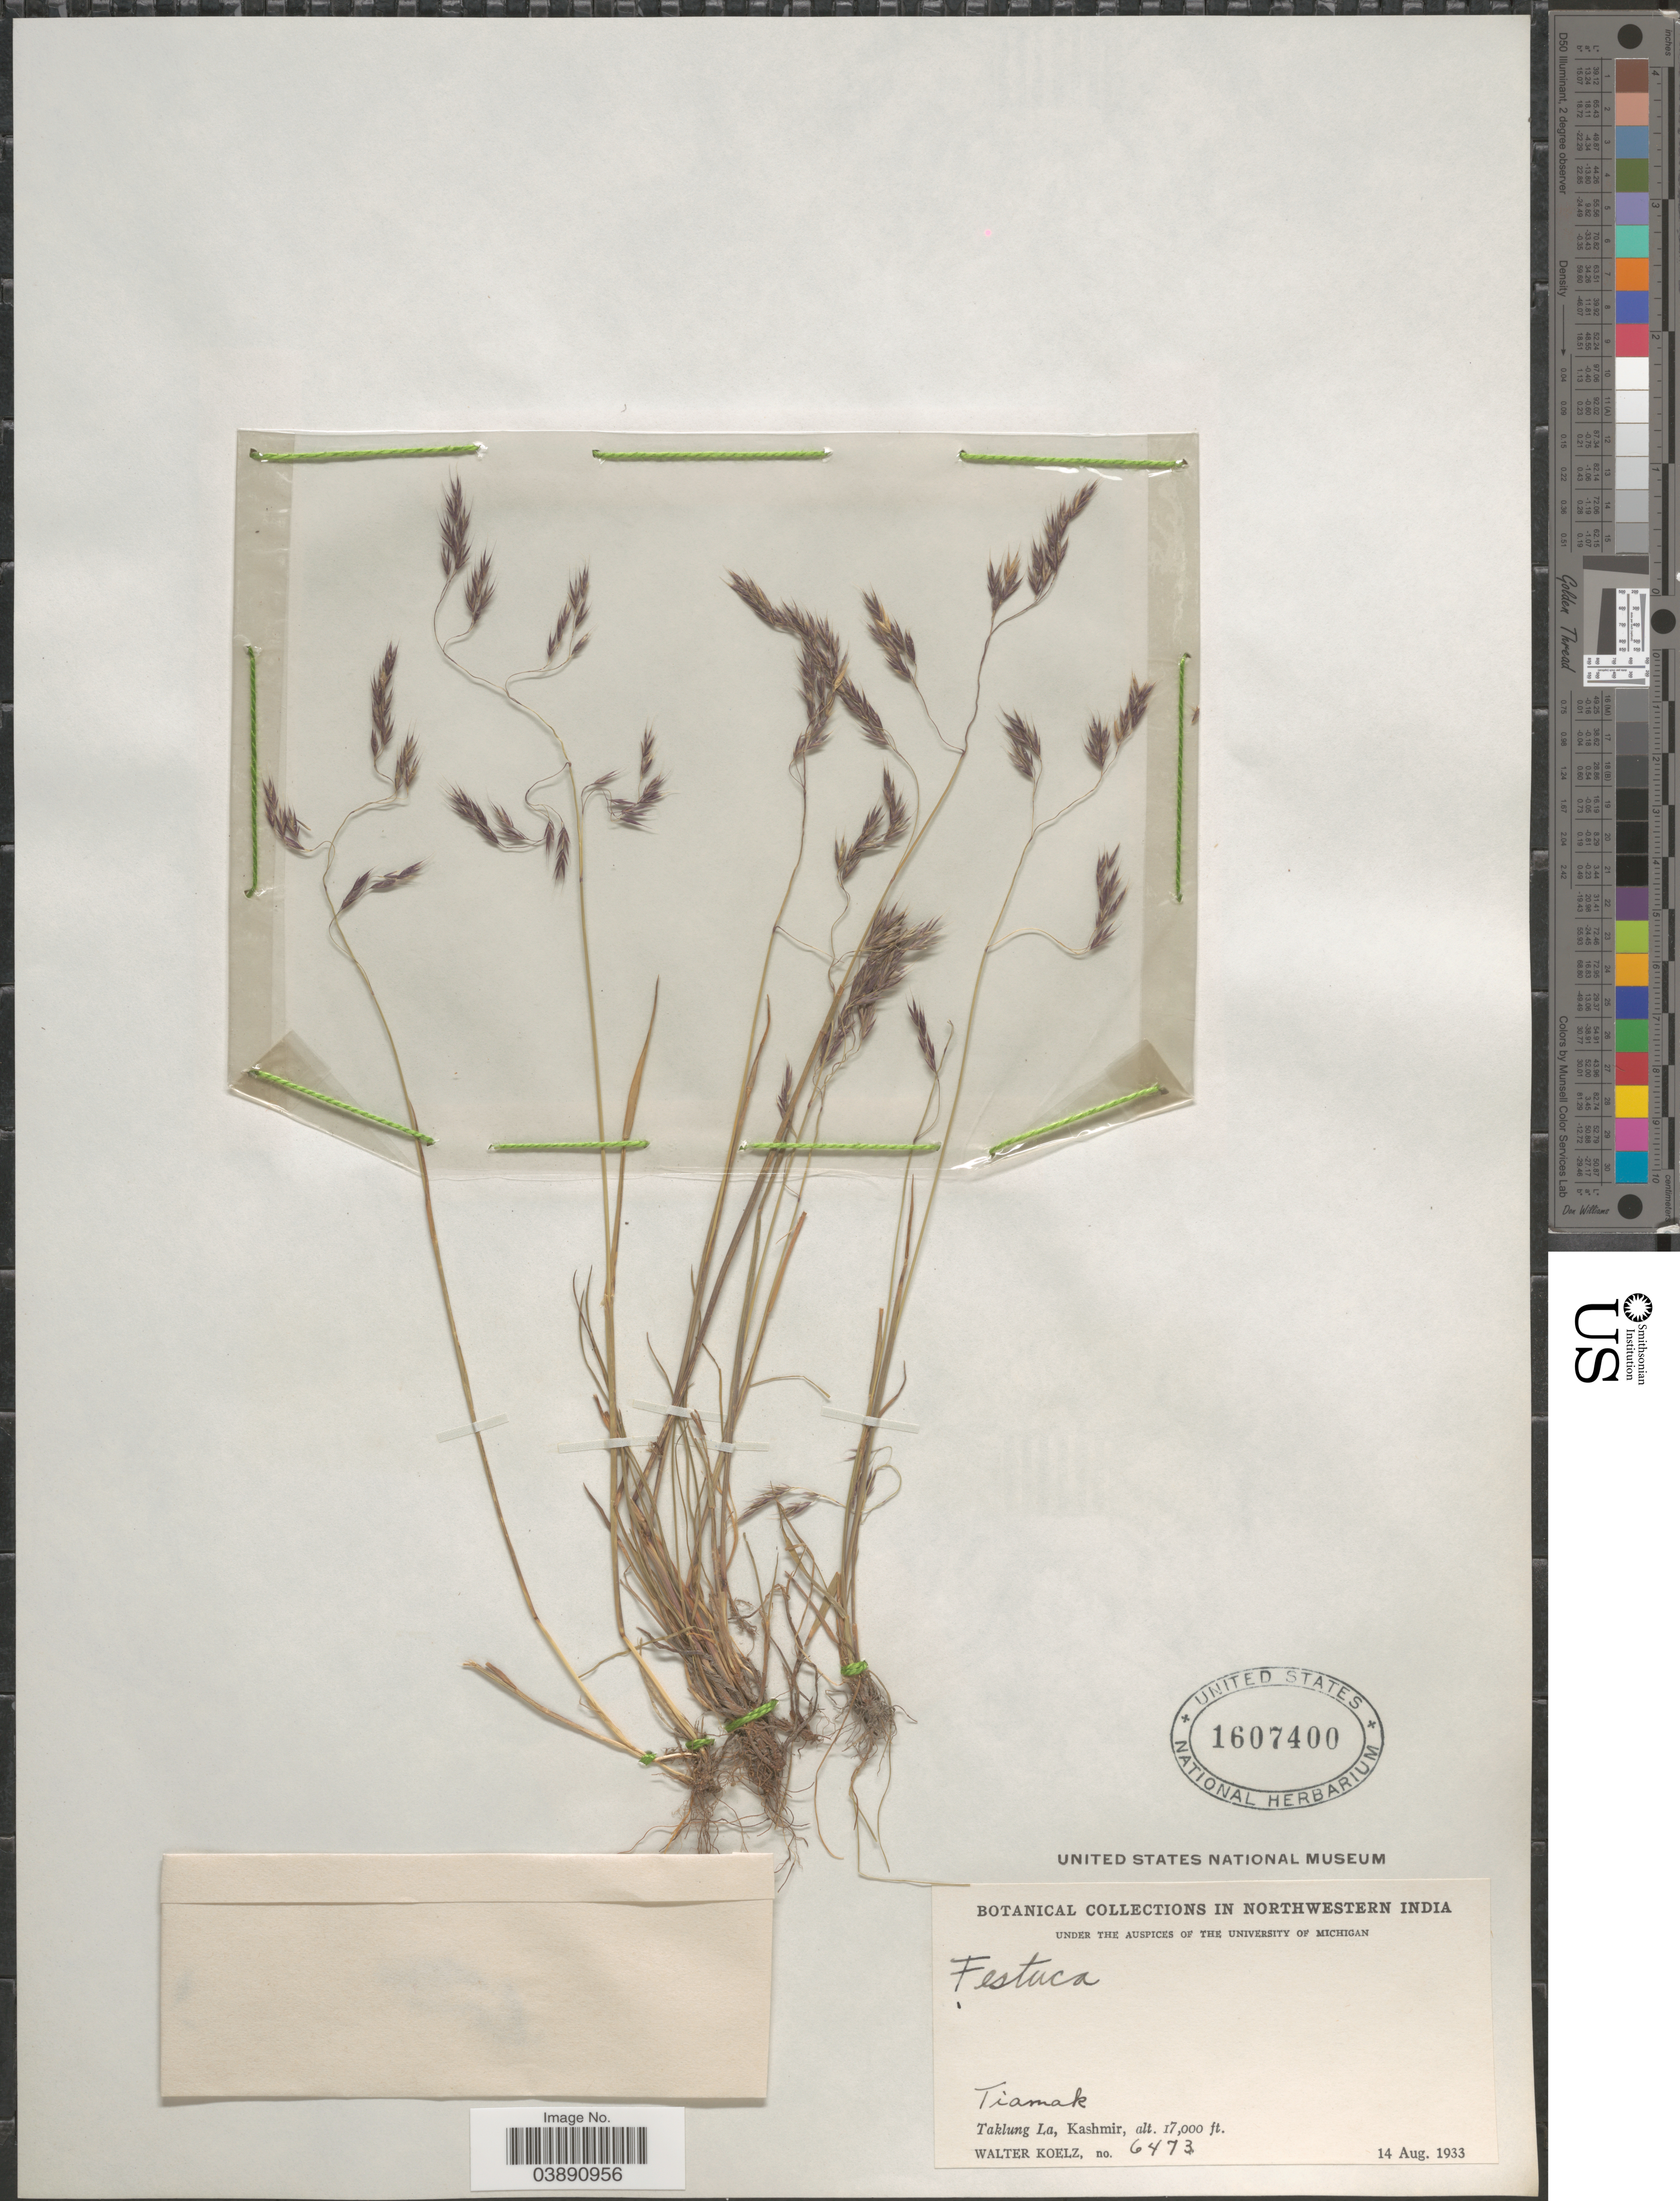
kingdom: Plantae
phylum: Tracheophyta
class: Liliopsida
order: Poales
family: Poaceae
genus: Festuca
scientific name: Festuca nitidula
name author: Stapf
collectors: W. N. Koelz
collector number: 6473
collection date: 1933-08-14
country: India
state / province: Jammu and Kashmir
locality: Northwestern India. Tiamak, Taklung La, Kashmir.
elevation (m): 5182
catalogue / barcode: US 1607400